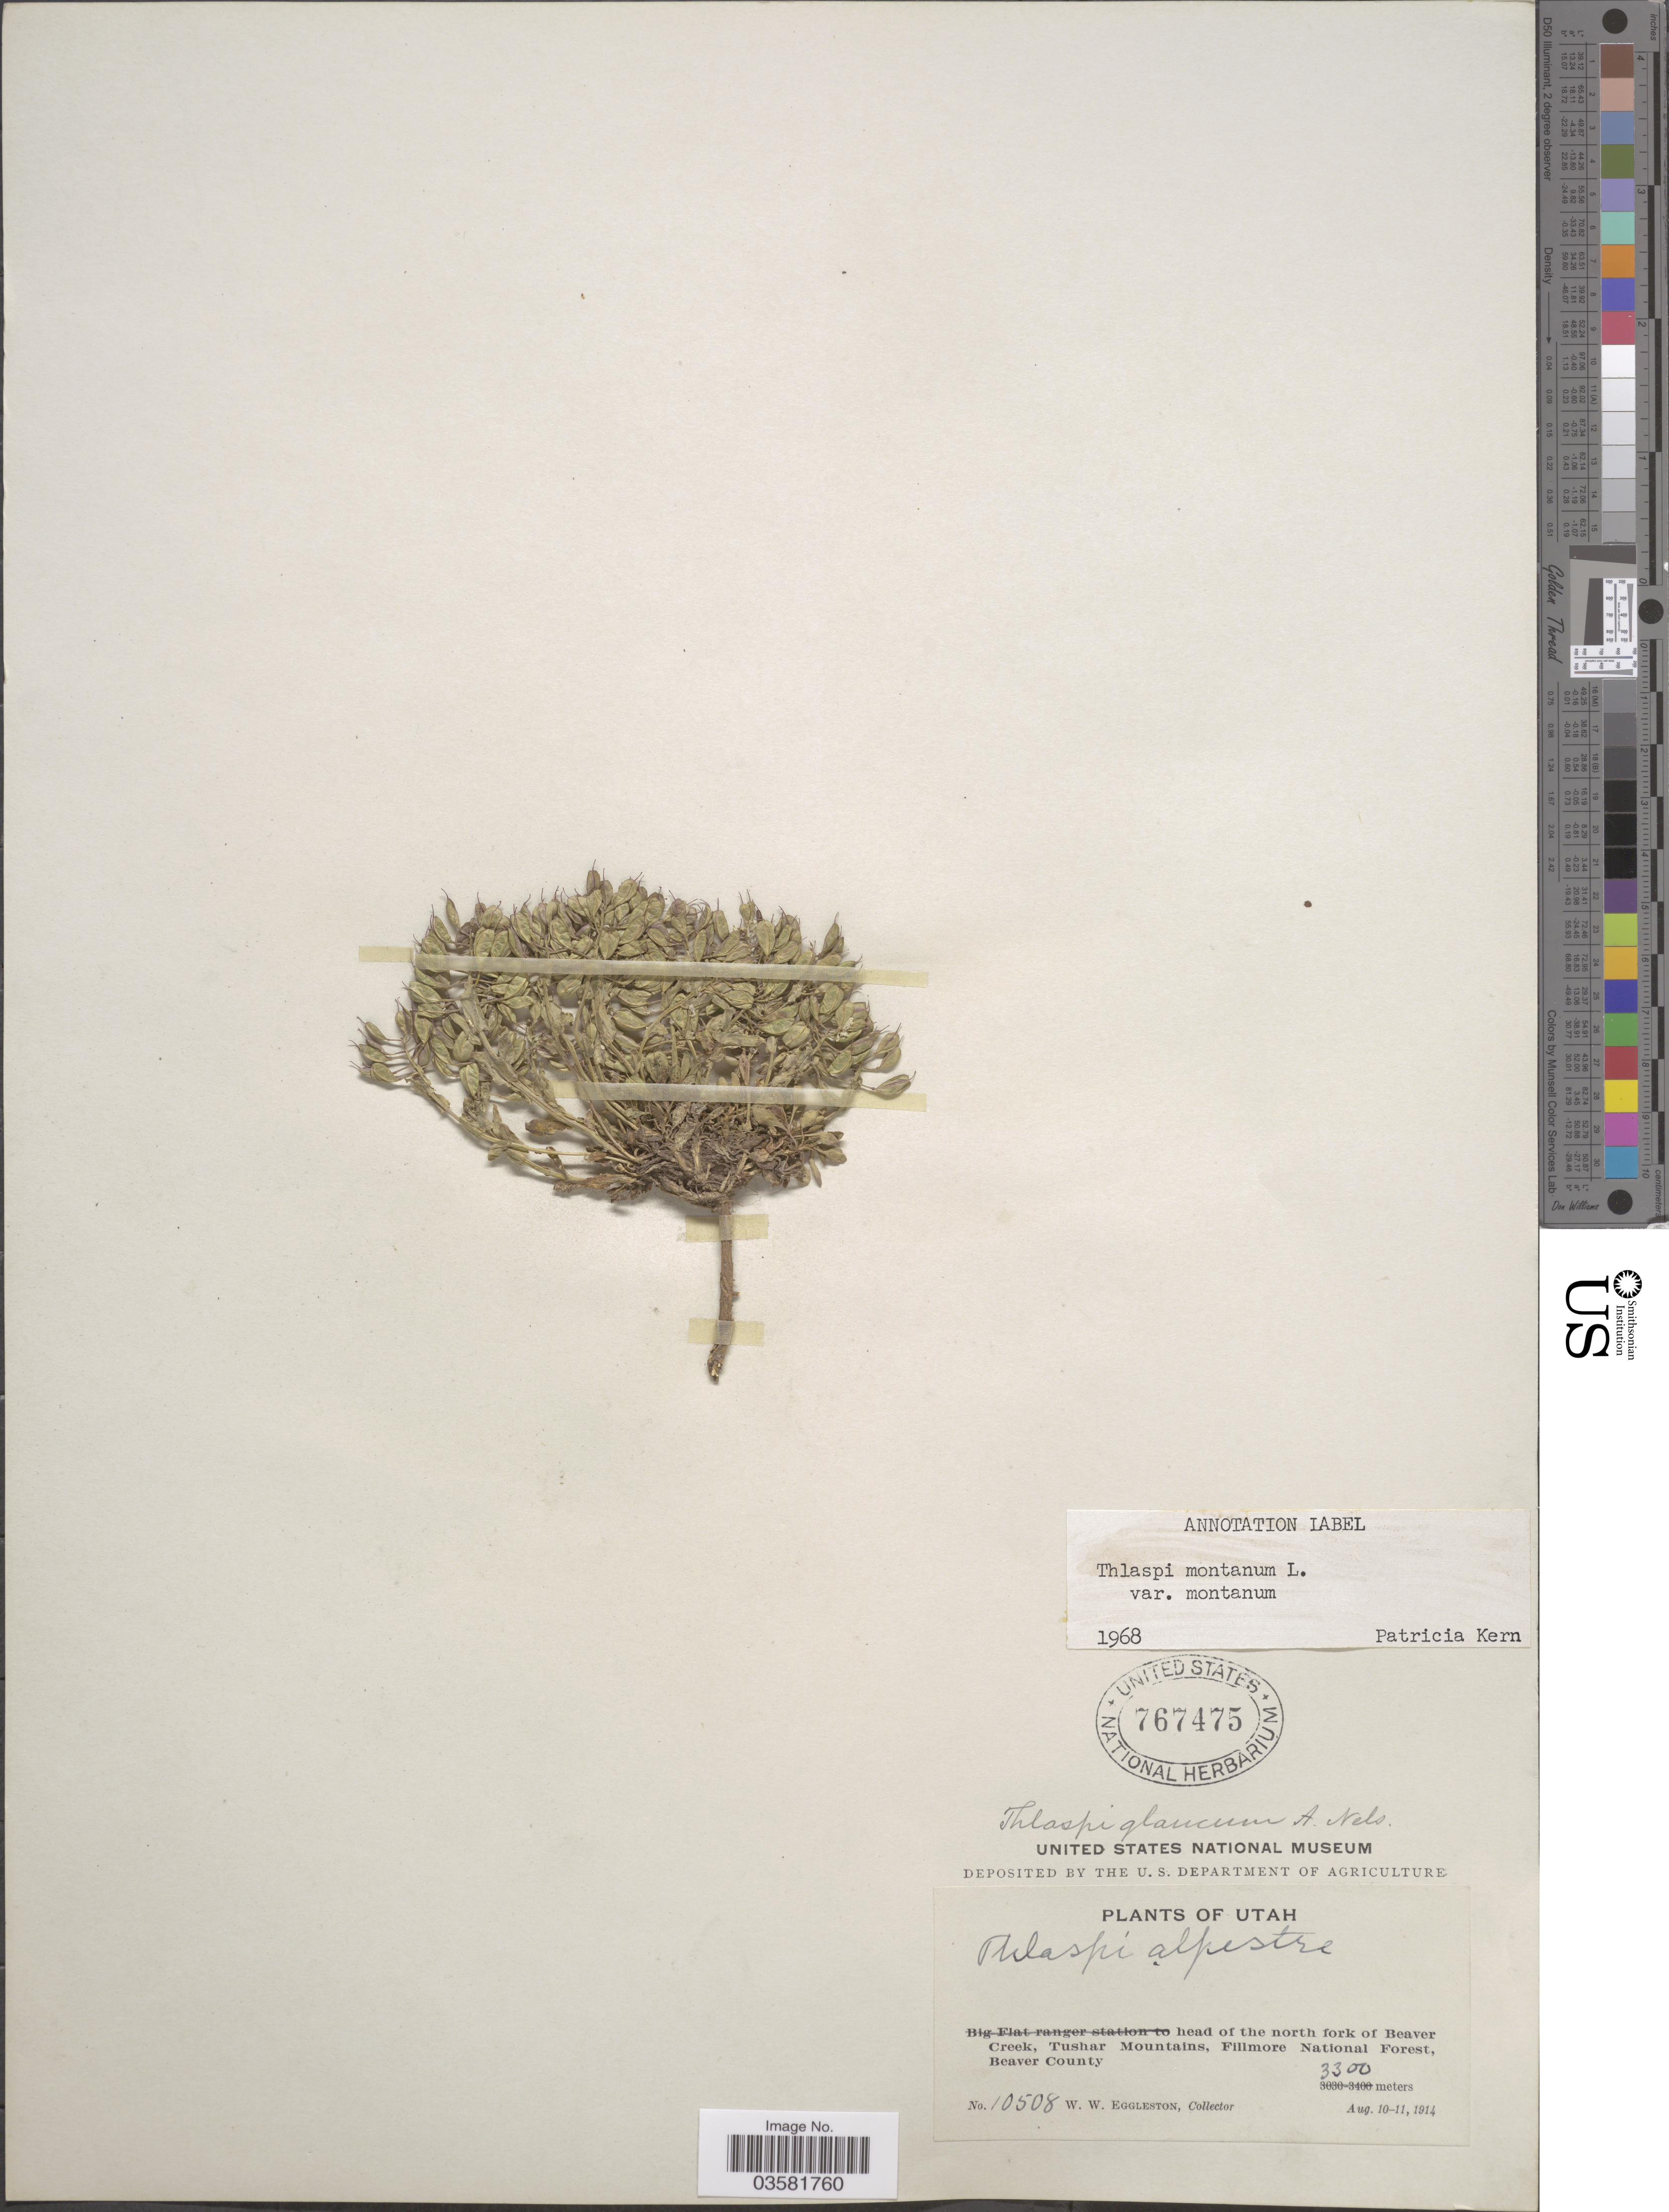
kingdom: Plantae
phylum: Tracheophyta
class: Magnoliopsida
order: Brassicales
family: Brassicaceae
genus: Thlaspi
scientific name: Thlaspi montanum var. montanum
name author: L.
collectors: W. W. Eggleston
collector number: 10508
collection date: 1914-08-10/1914-08-11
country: United States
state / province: Utah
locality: Head of the north fork of Beaver Creek, Tushar Mountains, Fillmore National Forest, Beaver County.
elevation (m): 3300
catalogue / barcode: US 767475